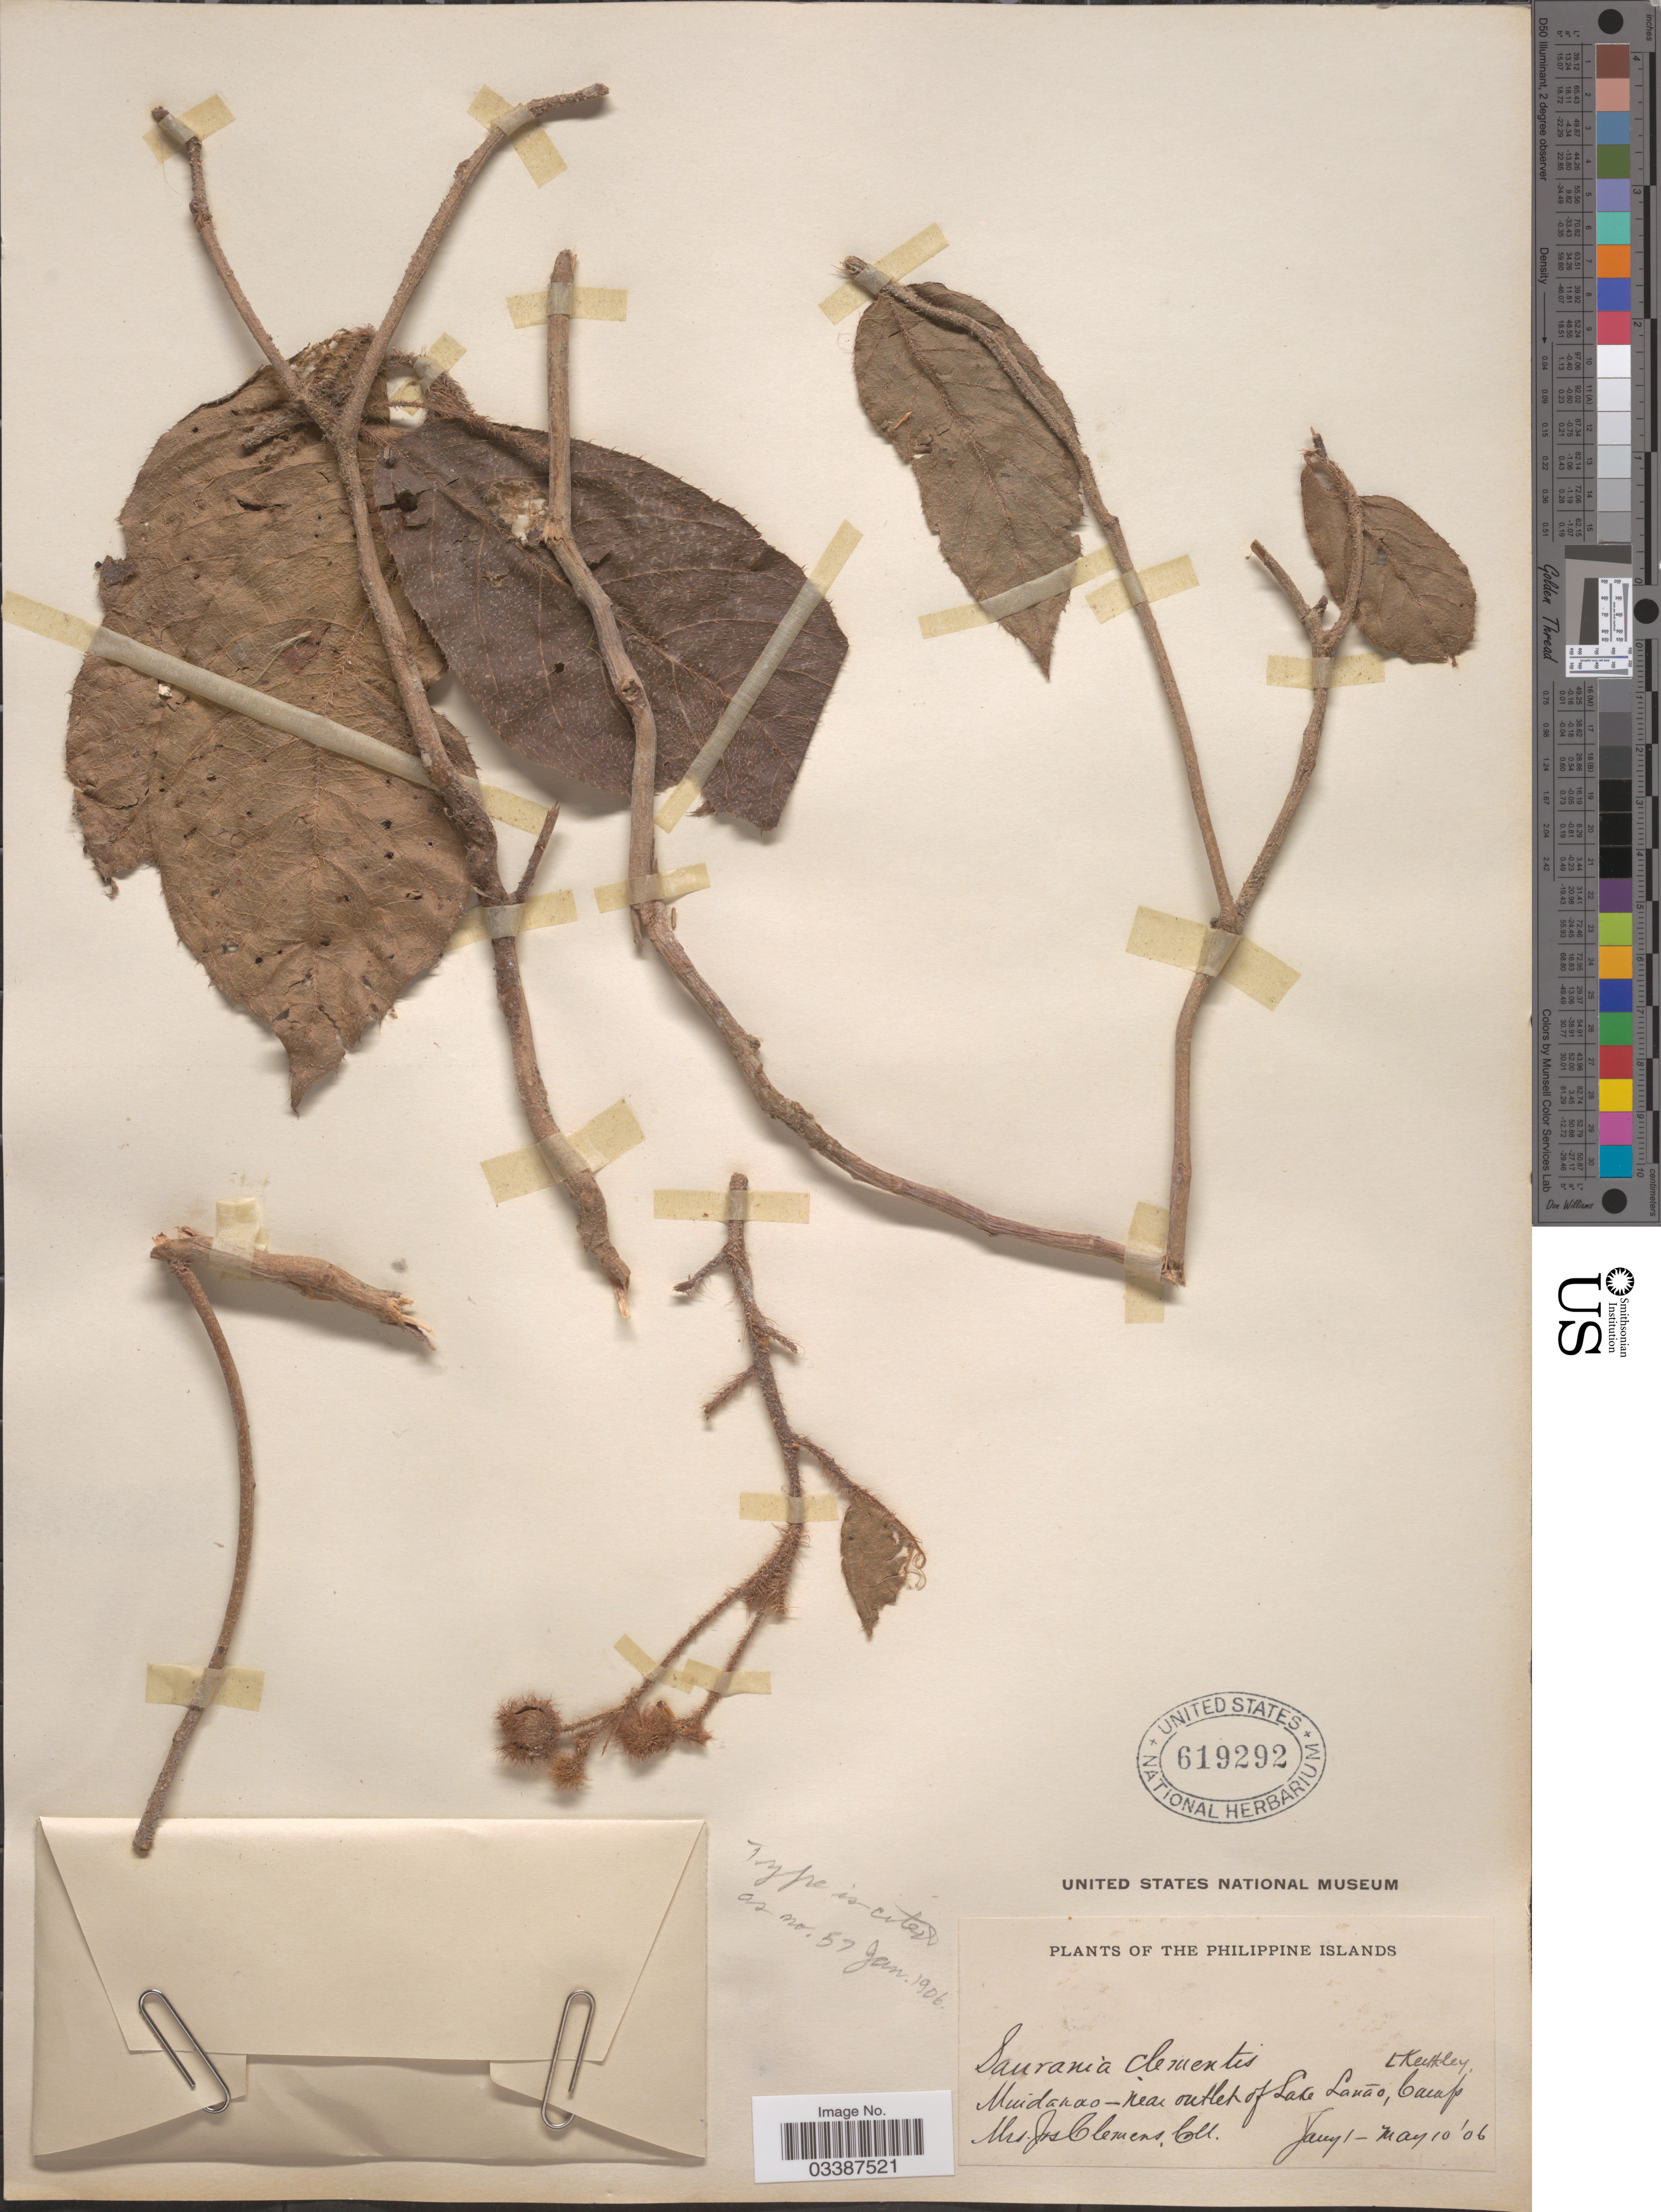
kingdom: Plantae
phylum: Tracheophyta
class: Magnoliopsida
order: Ericales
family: Actinidiaceae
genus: Saurauia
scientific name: Saurauia clementis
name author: Merr.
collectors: J. Clemens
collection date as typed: Transcribed d/m/y: 1/1/6 to 10/5/6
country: Philippines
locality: Mindanao - near outlet of Lake Lanao, Camp Keithley.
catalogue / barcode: US 619292